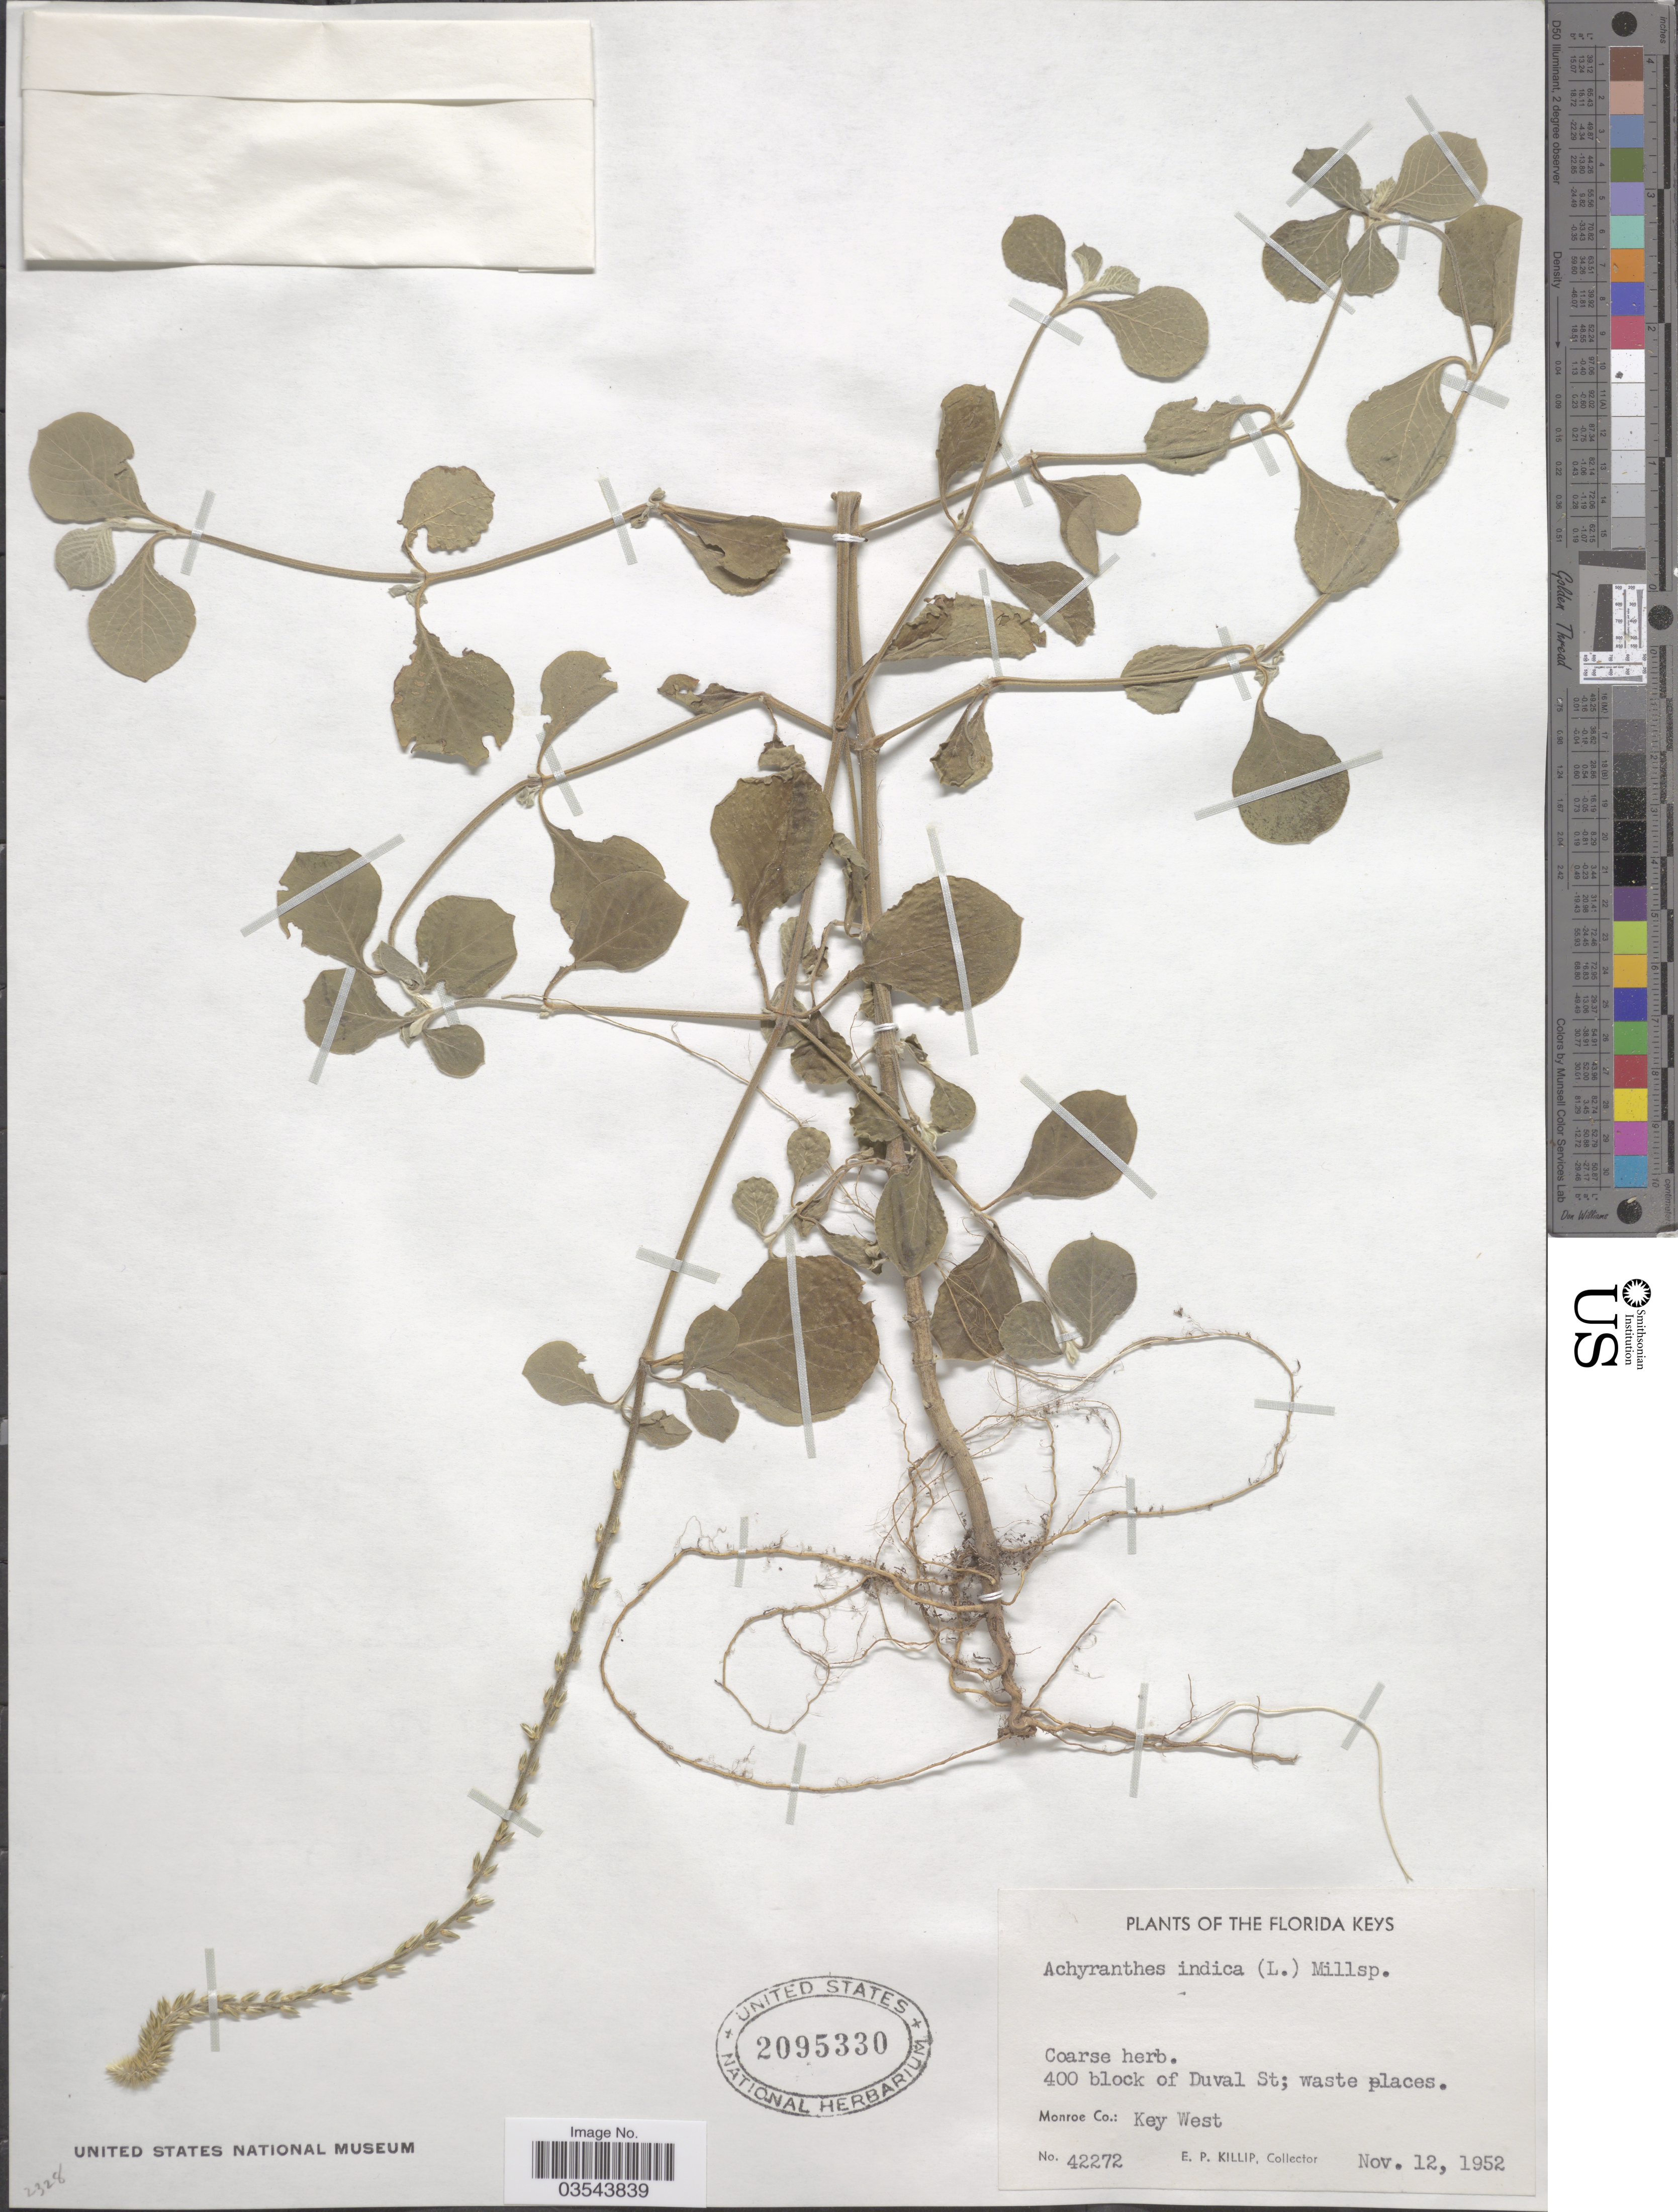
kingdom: Plantae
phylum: Tracheophyta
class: Magnoliopsida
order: Caryophyllales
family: Amaranthaceae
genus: Achyranthes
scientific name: Achyranthes indica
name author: (L.) Mill.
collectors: E. P. Killip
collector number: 42272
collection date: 1952-11-12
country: United States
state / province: Florida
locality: The Florida Keys. 400 block of Duval St; waste places. Monroe Co.: Key West.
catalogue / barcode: US 2095330